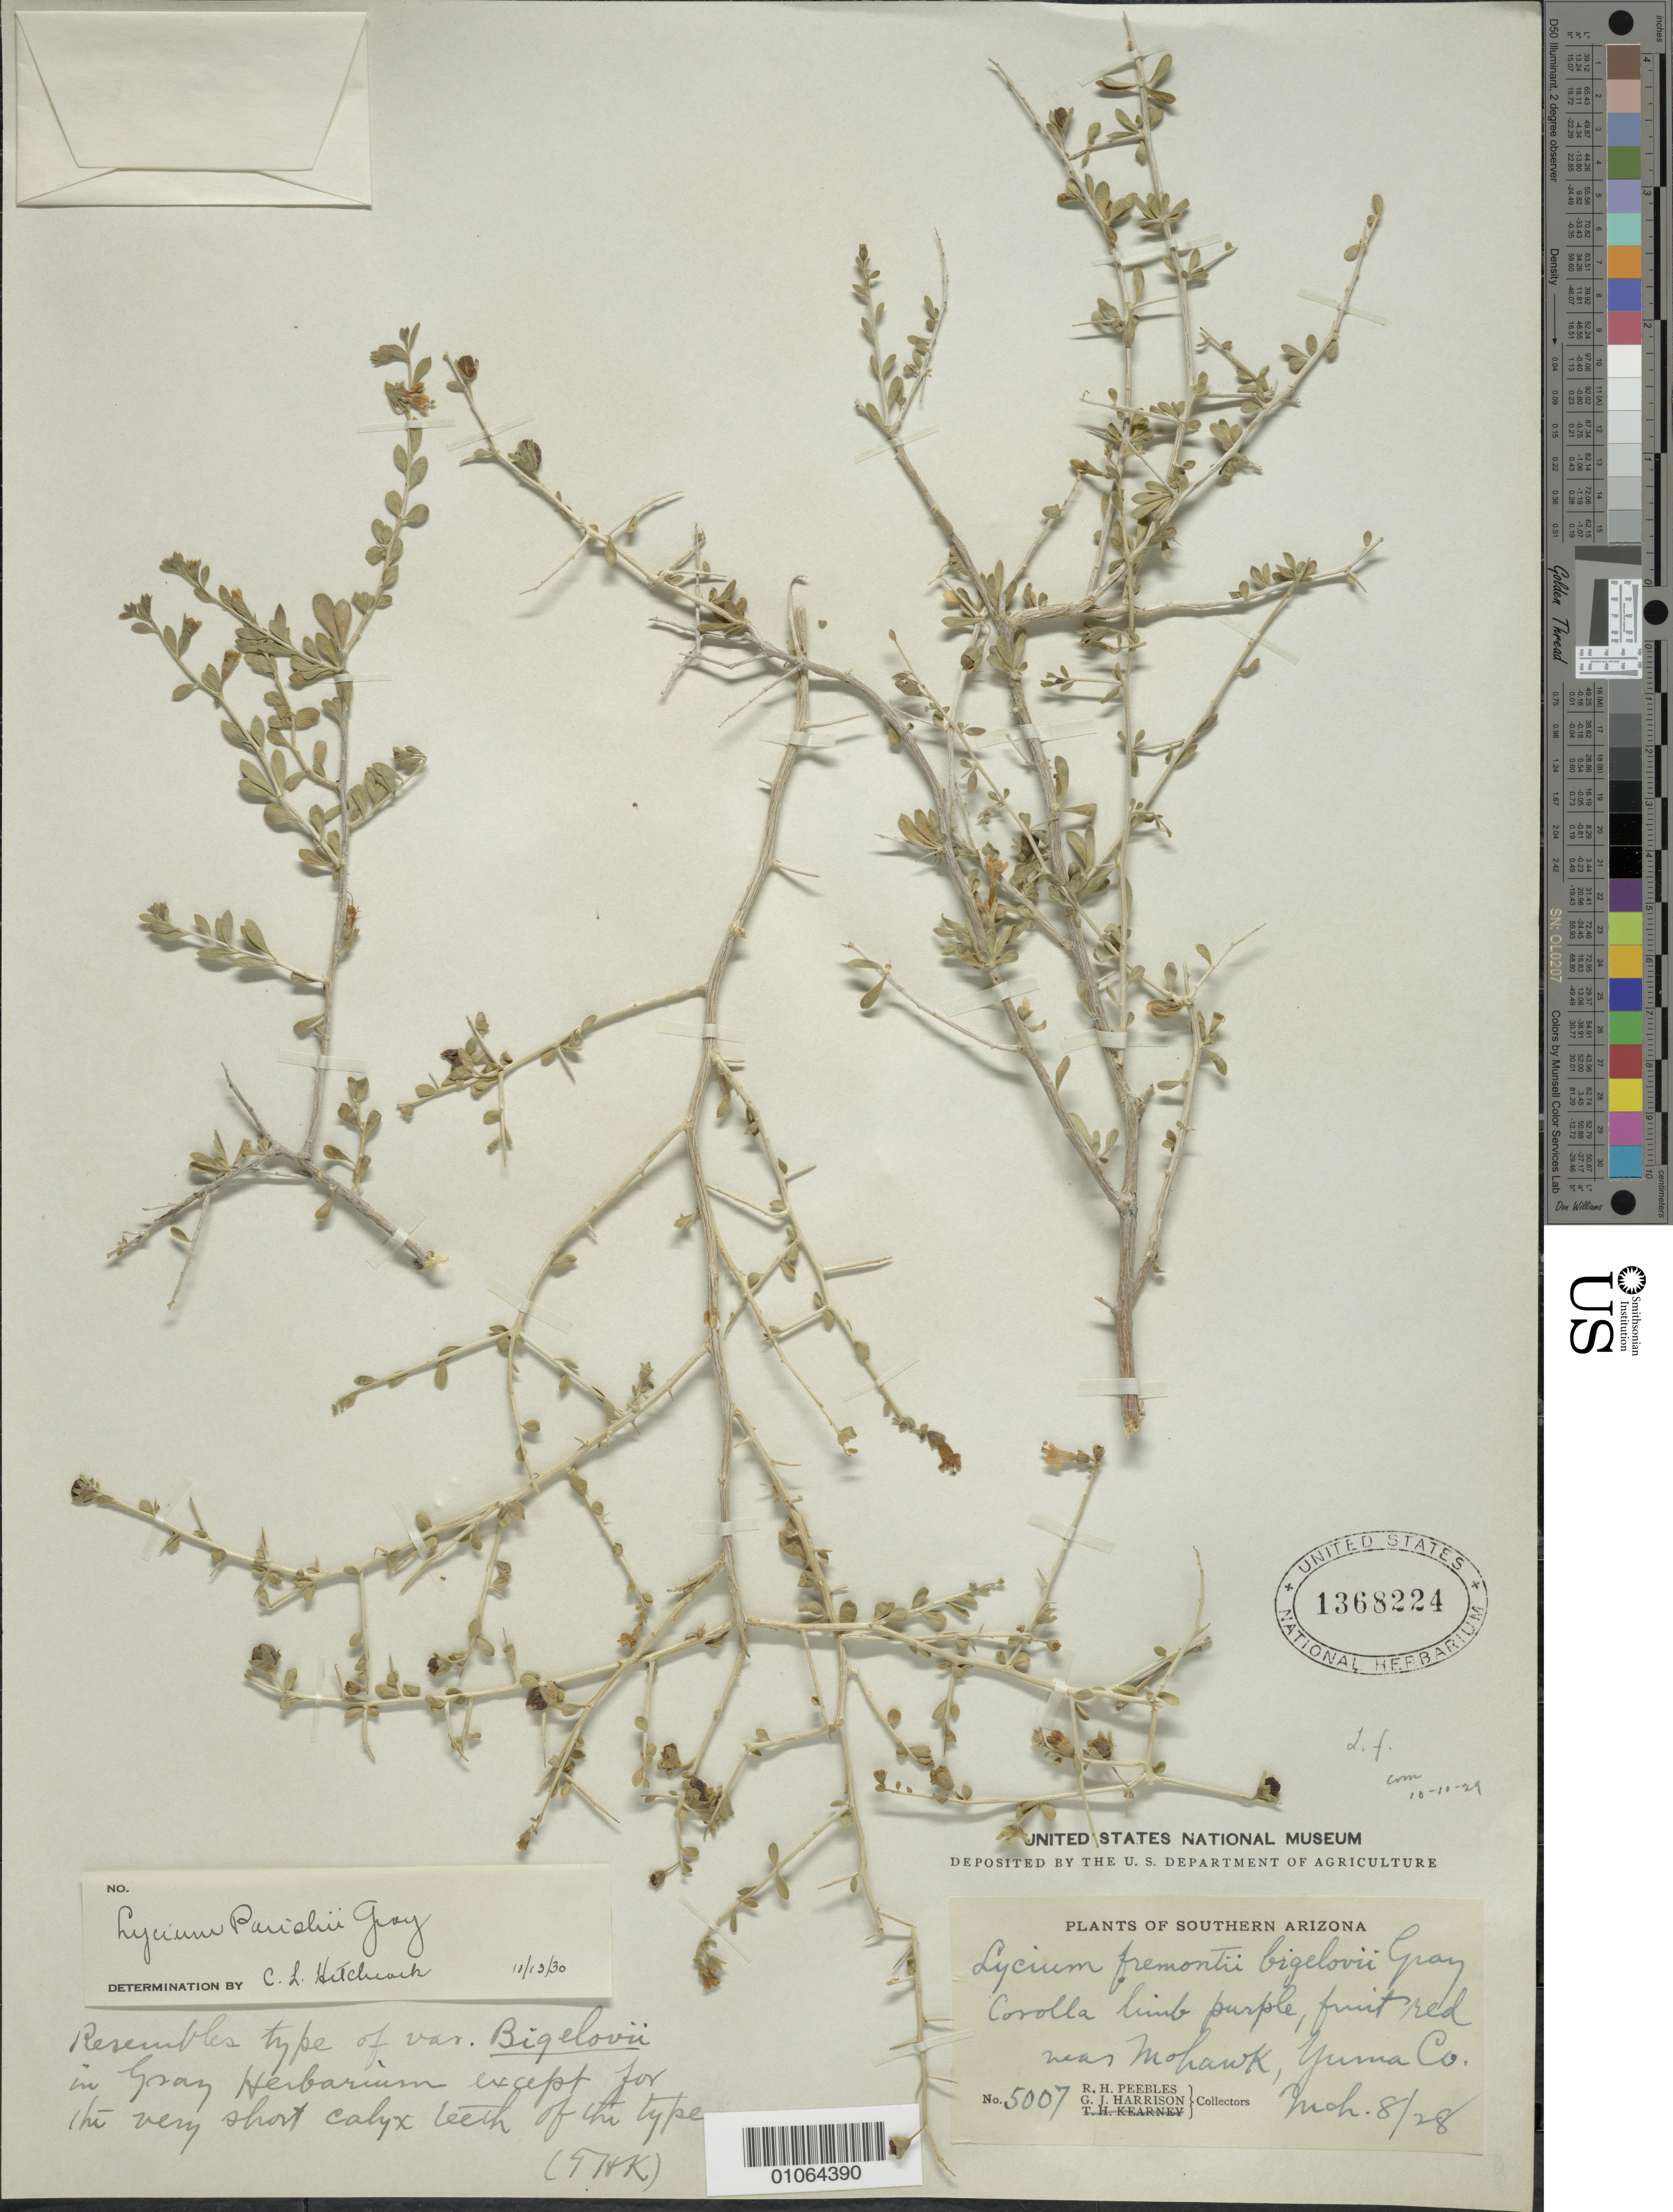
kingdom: Plantae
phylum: Tracheophyta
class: Magnoliopsida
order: Solanales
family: Solanaceae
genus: Lycium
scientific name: Lycium parishii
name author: A. Gray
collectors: R. H. Peebles & G. J. Harrison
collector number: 5007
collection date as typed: Transcribed d/m/y: 8/3/28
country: United States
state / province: Arizona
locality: Southern Arizona. Near Mohawk, Yuma Co.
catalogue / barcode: US 1368224